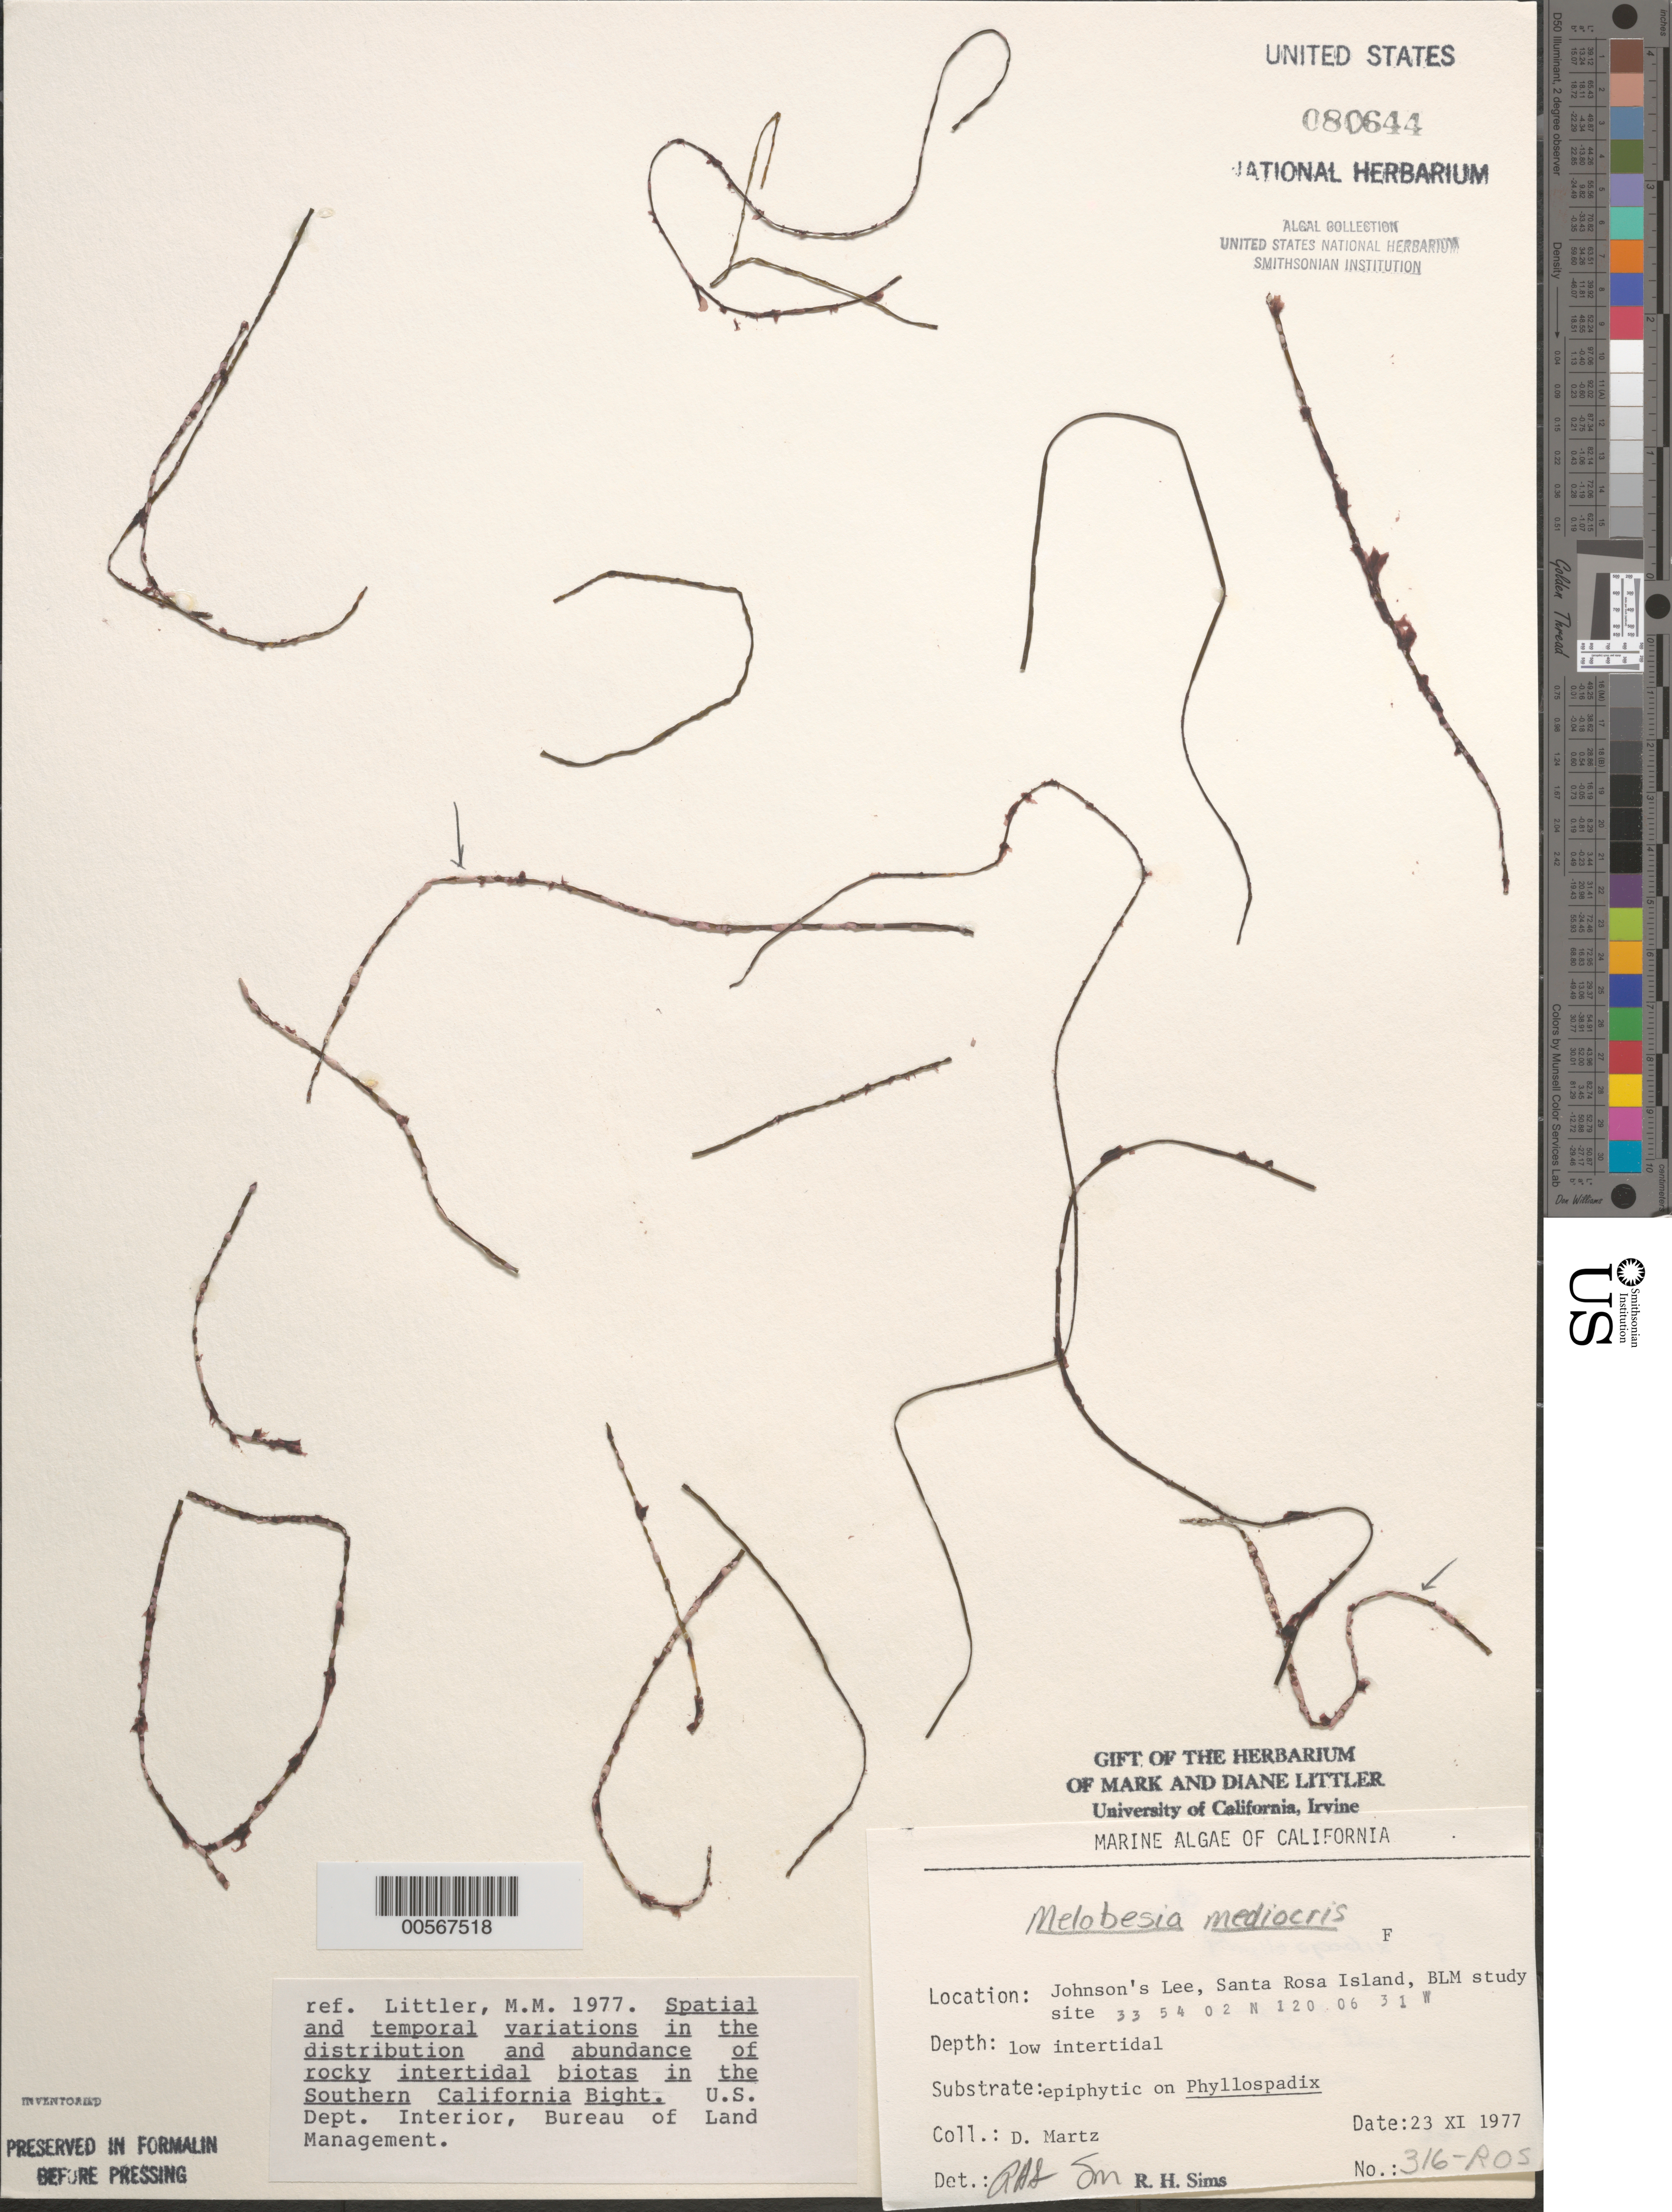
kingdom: Plantae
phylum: Rhodophyta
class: Florideophyceae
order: Corallinales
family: Hapalidiaceae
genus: Melobesia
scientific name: Melobesia mediocris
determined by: Sims, Robert H.; Murray, S. N.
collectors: D. Martz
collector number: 316-ros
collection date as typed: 23 Nov 1977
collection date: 1977-11-23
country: United States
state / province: California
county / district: Santa Barbara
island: Santa Rosa Island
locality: Johnson's Lee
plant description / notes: BLM-SOCALBIGHT Rocky Intertidal Survey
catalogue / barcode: US 80644